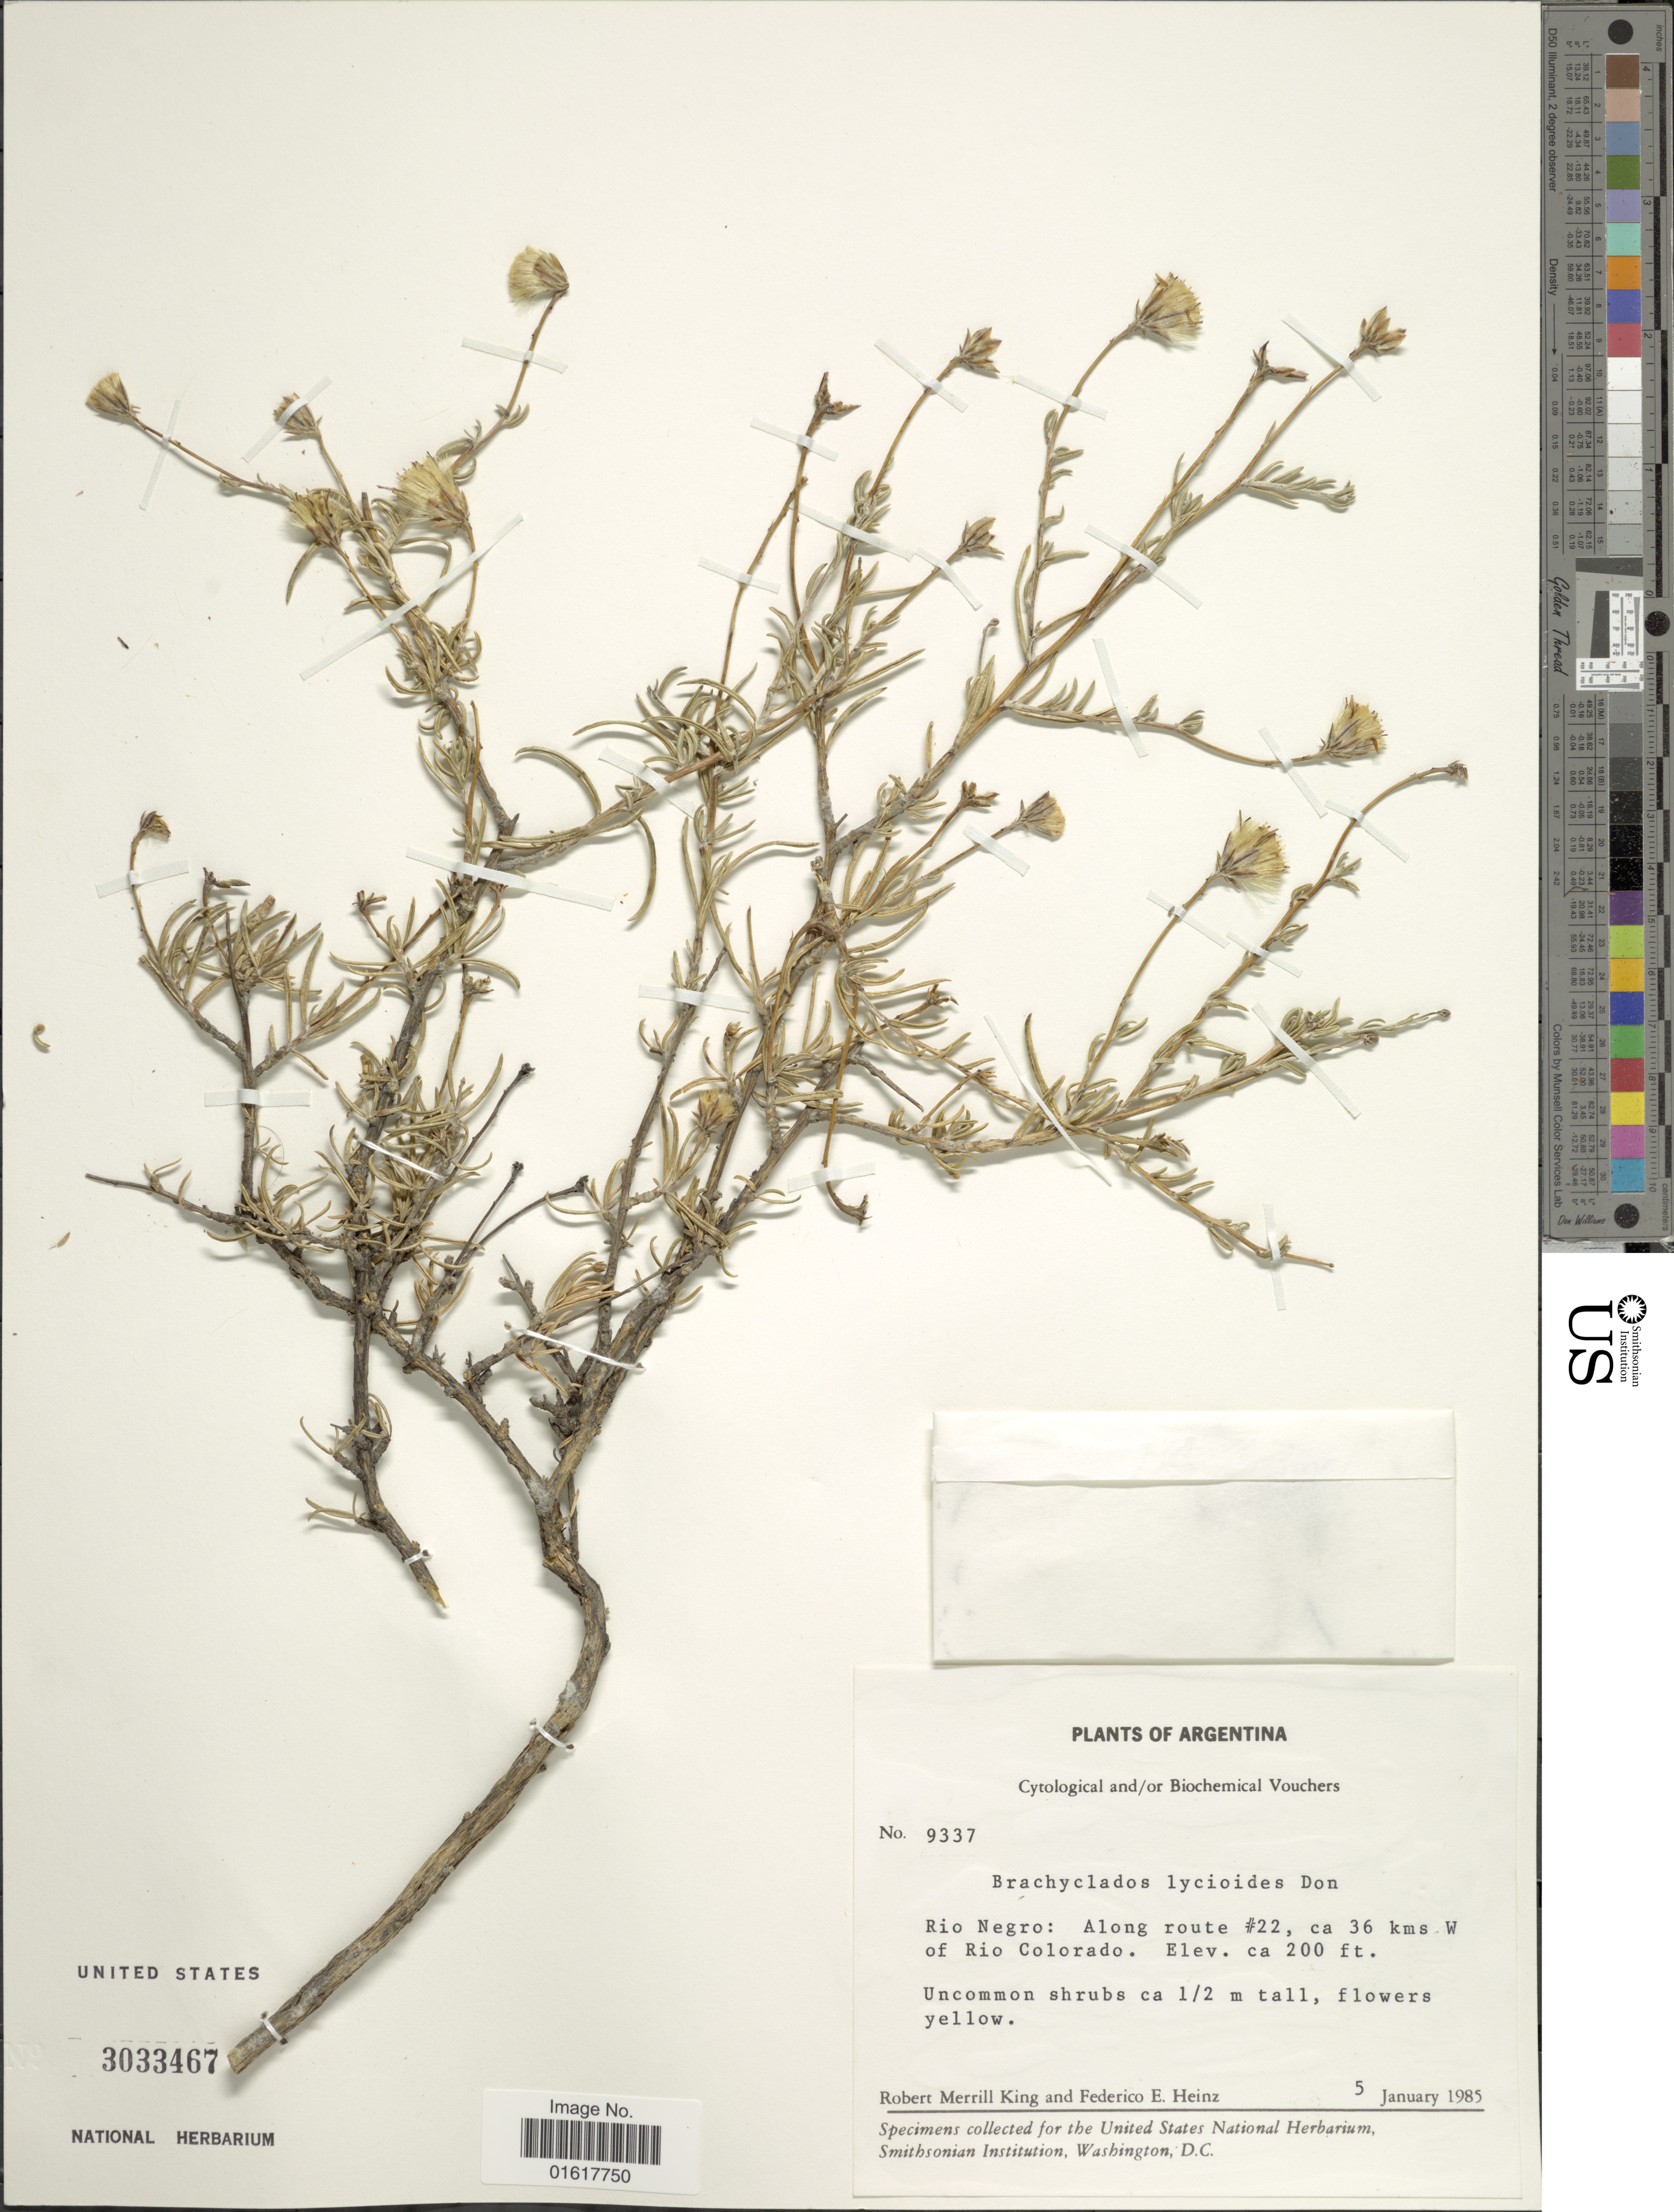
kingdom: Plantae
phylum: Tracheophyta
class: Magnoliopsida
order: Asterales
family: Asteraceae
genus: Brachyclados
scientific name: Brachyclados lycioides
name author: D. Don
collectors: R. M. King & F. Heinz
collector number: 9337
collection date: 1985-01-05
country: Argentina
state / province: Rio Negro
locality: Along route #22, ca 36 kms W of Rio Colorado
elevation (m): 61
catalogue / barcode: US 3033467